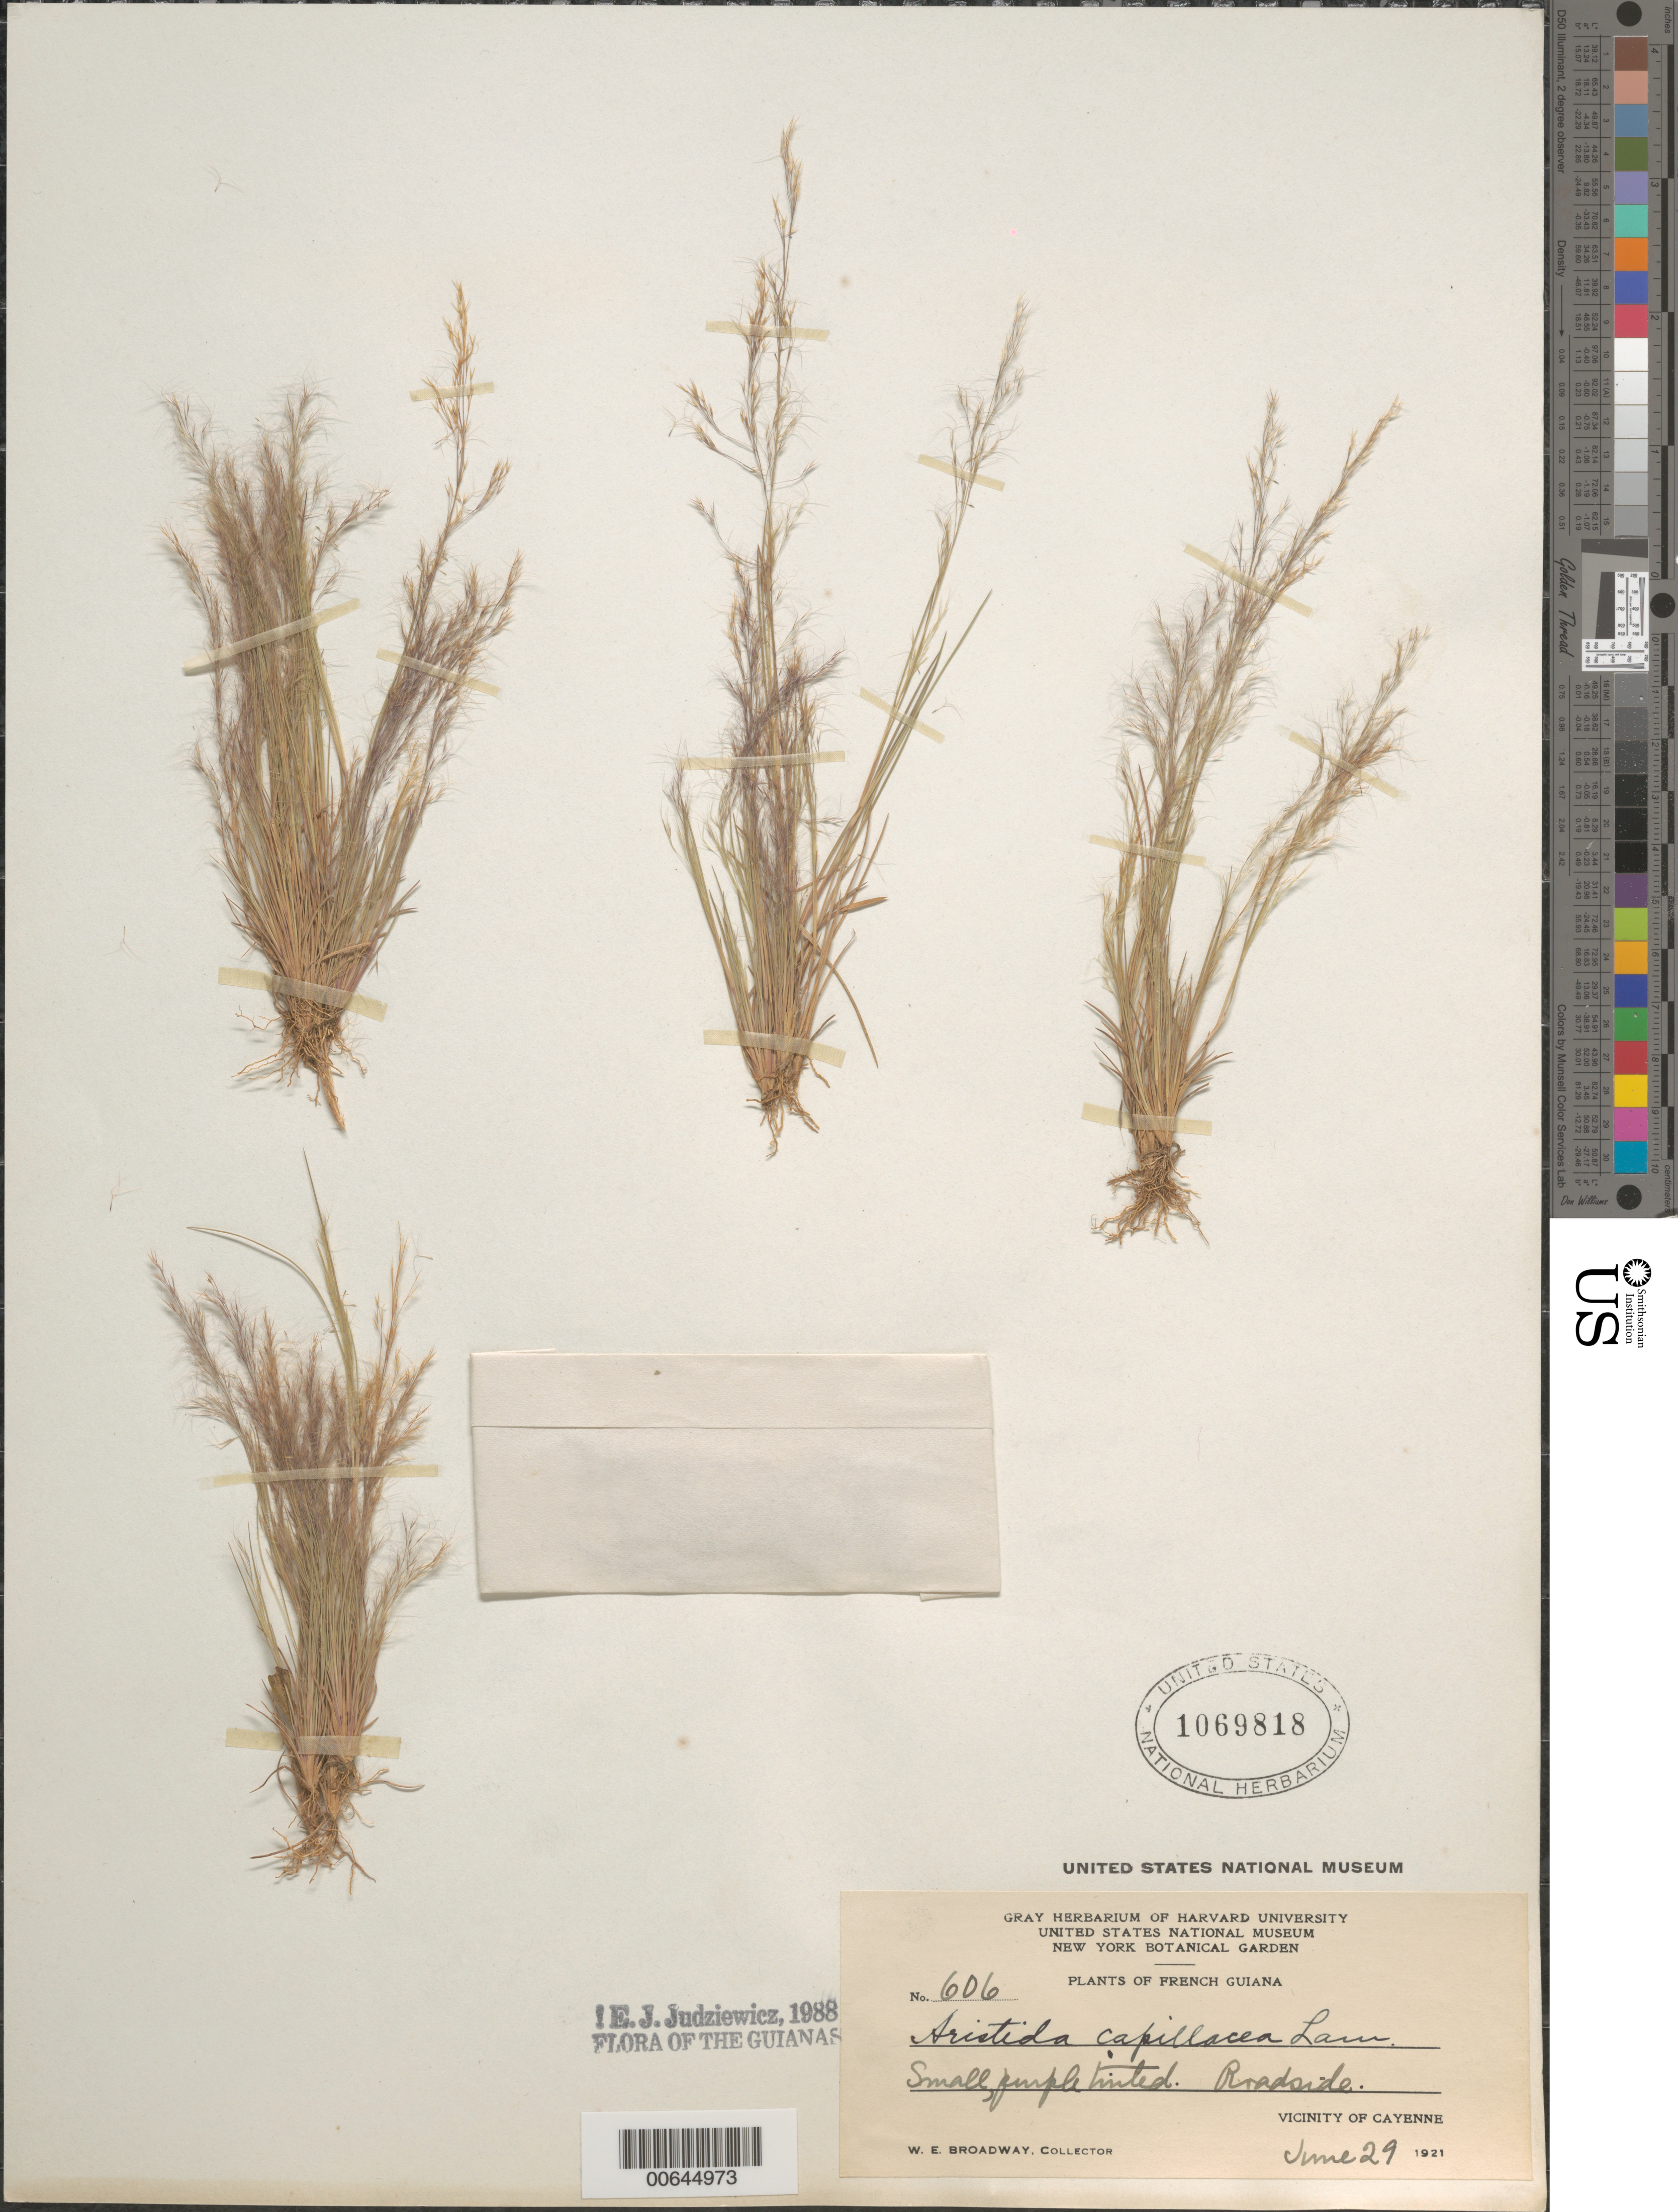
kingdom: Plantae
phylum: Tracheophyta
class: Liliopsida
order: Poales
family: Poaceae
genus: Aristida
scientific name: Aristida capillacea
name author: Lam.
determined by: Judziewicz, E. J.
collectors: W. E. Broadway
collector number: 606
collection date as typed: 29-Jun-21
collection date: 1921-06-29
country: French Guiana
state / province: Cayenne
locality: Cayenne, vic.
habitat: Roadside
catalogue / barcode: US 1069818